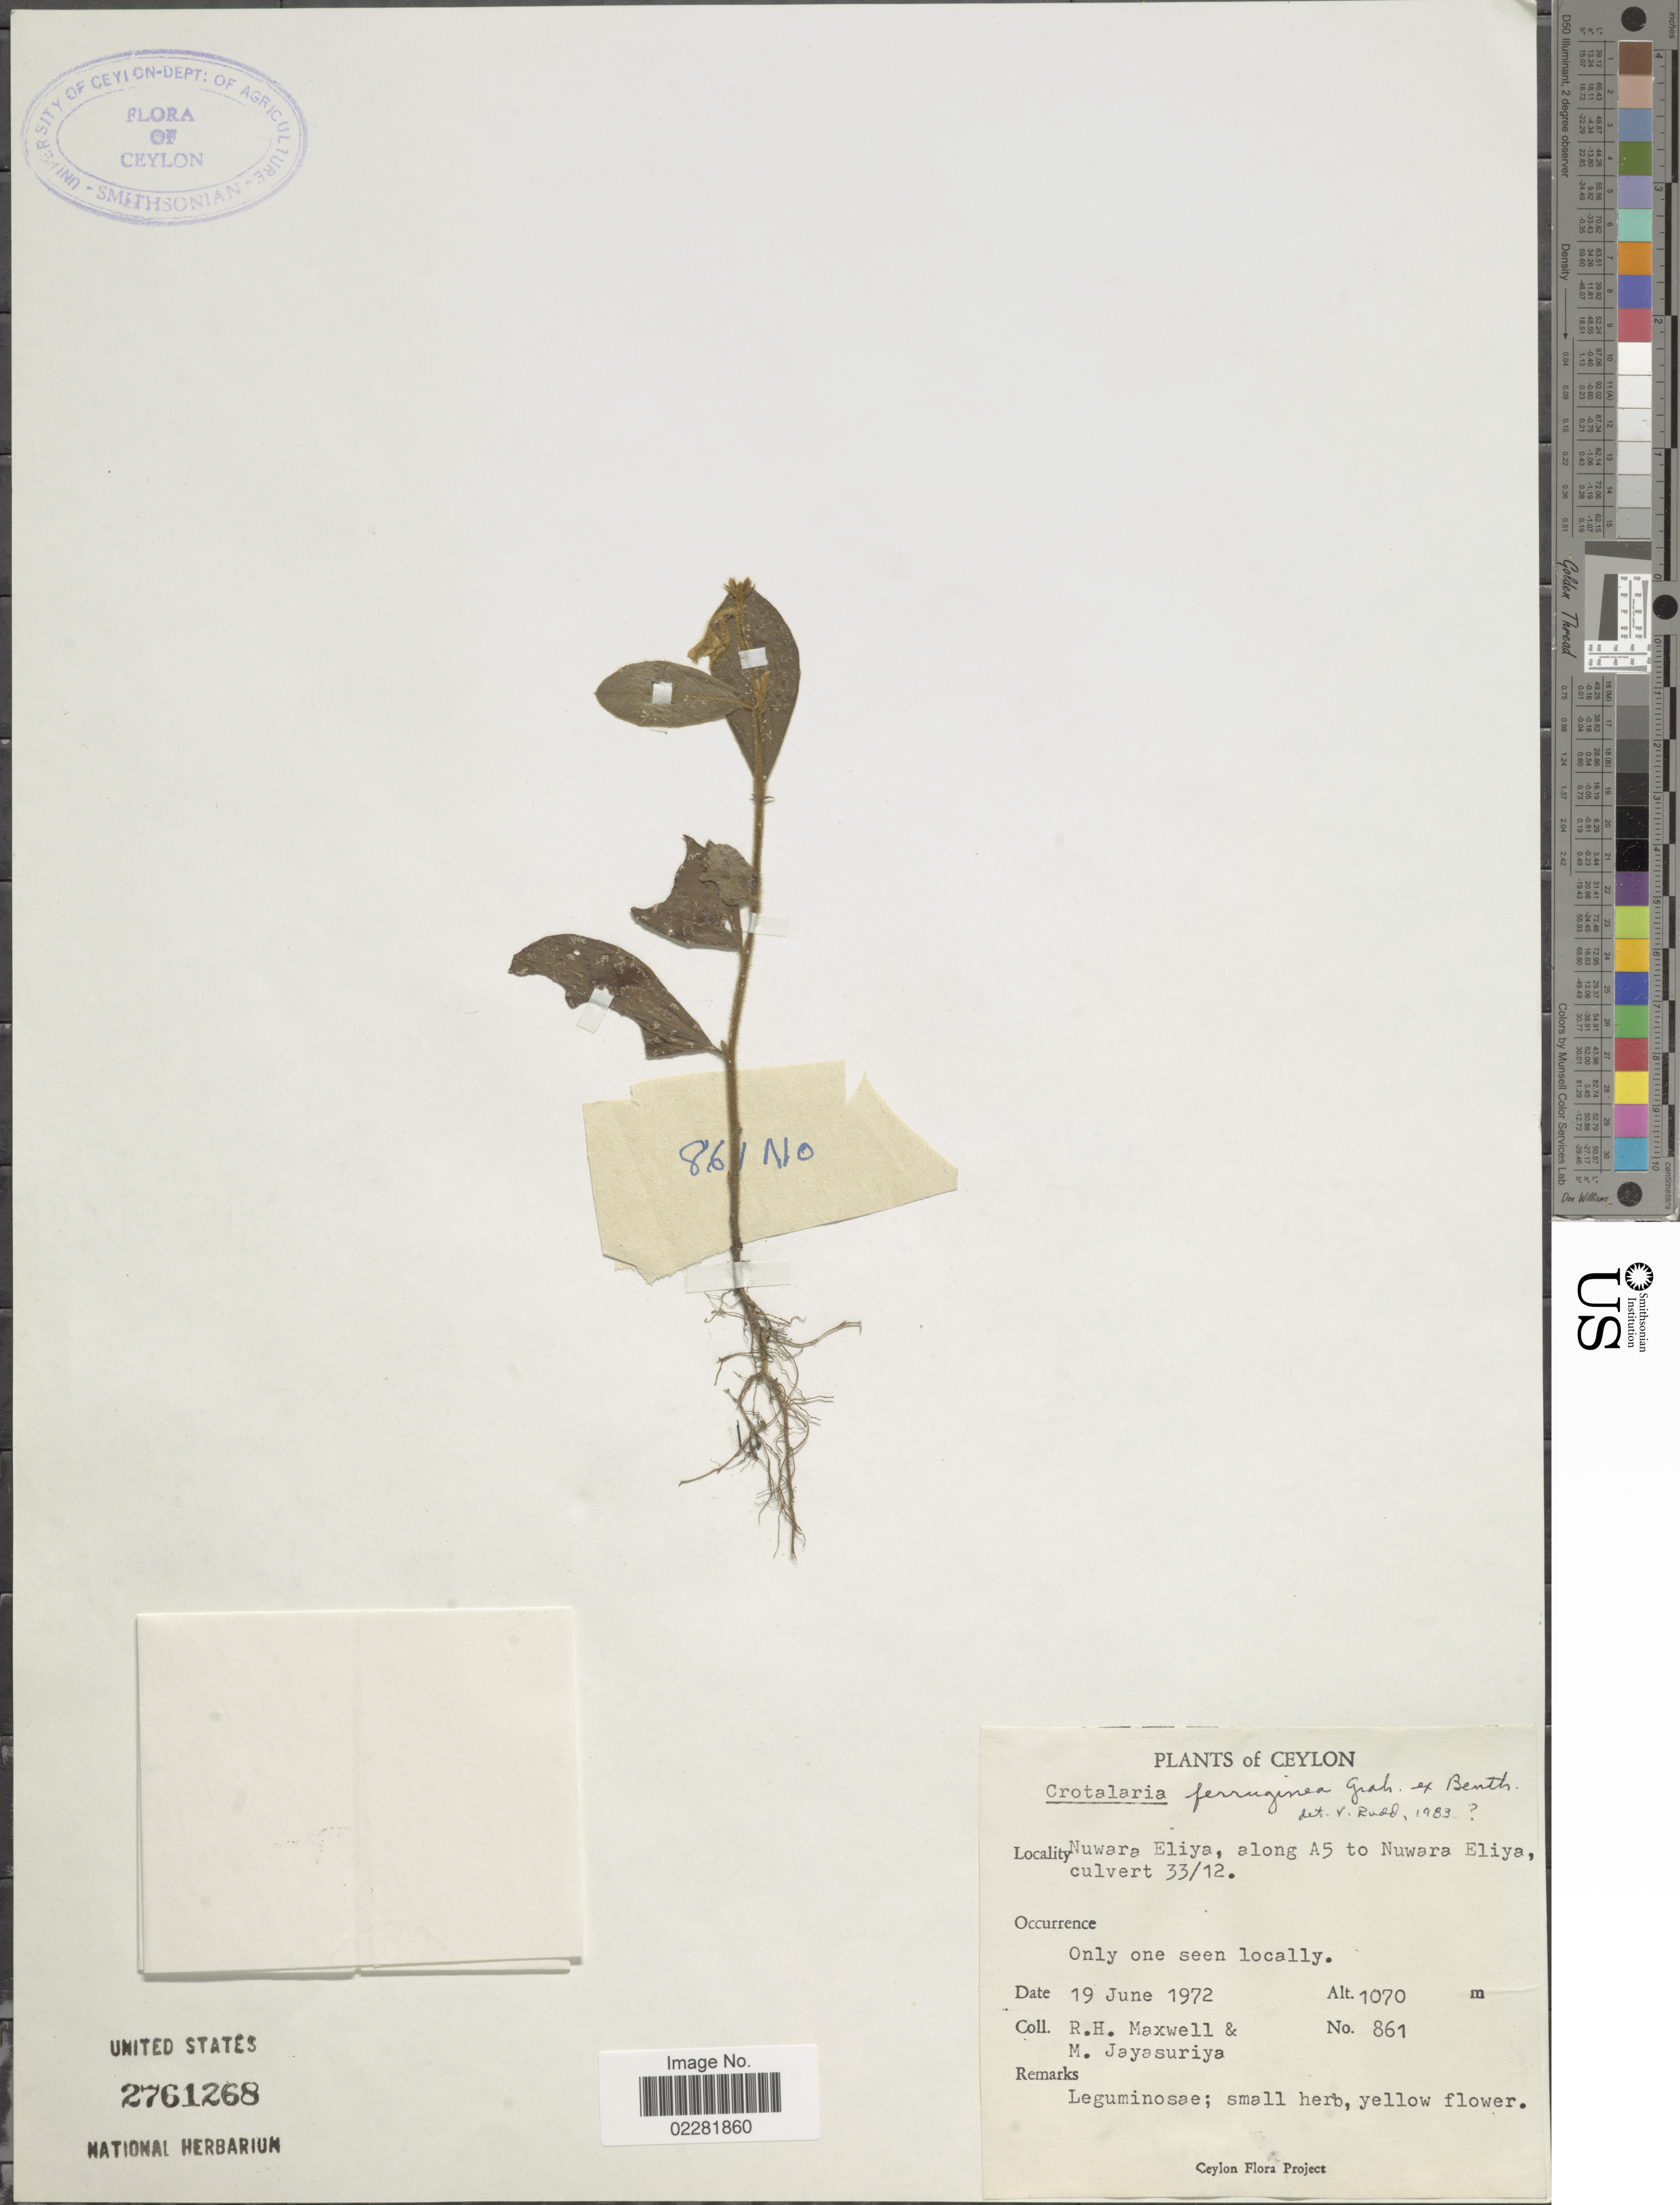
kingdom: Plantae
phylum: Tracheophyta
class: Magnoliopsida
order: Fabales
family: Fabaceae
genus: Crotalaria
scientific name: Crotalaria ferruginea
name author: Graham ex Benth.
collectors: R. Maxwell & M. Jayasuriya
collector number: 861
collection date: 1972-06-19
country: Sri Lanka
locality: Ceylon, Nuwara Eliya, along A5 to Nuwara Eliya, culvert 33/12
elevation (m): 1070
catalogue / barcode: US 2761268